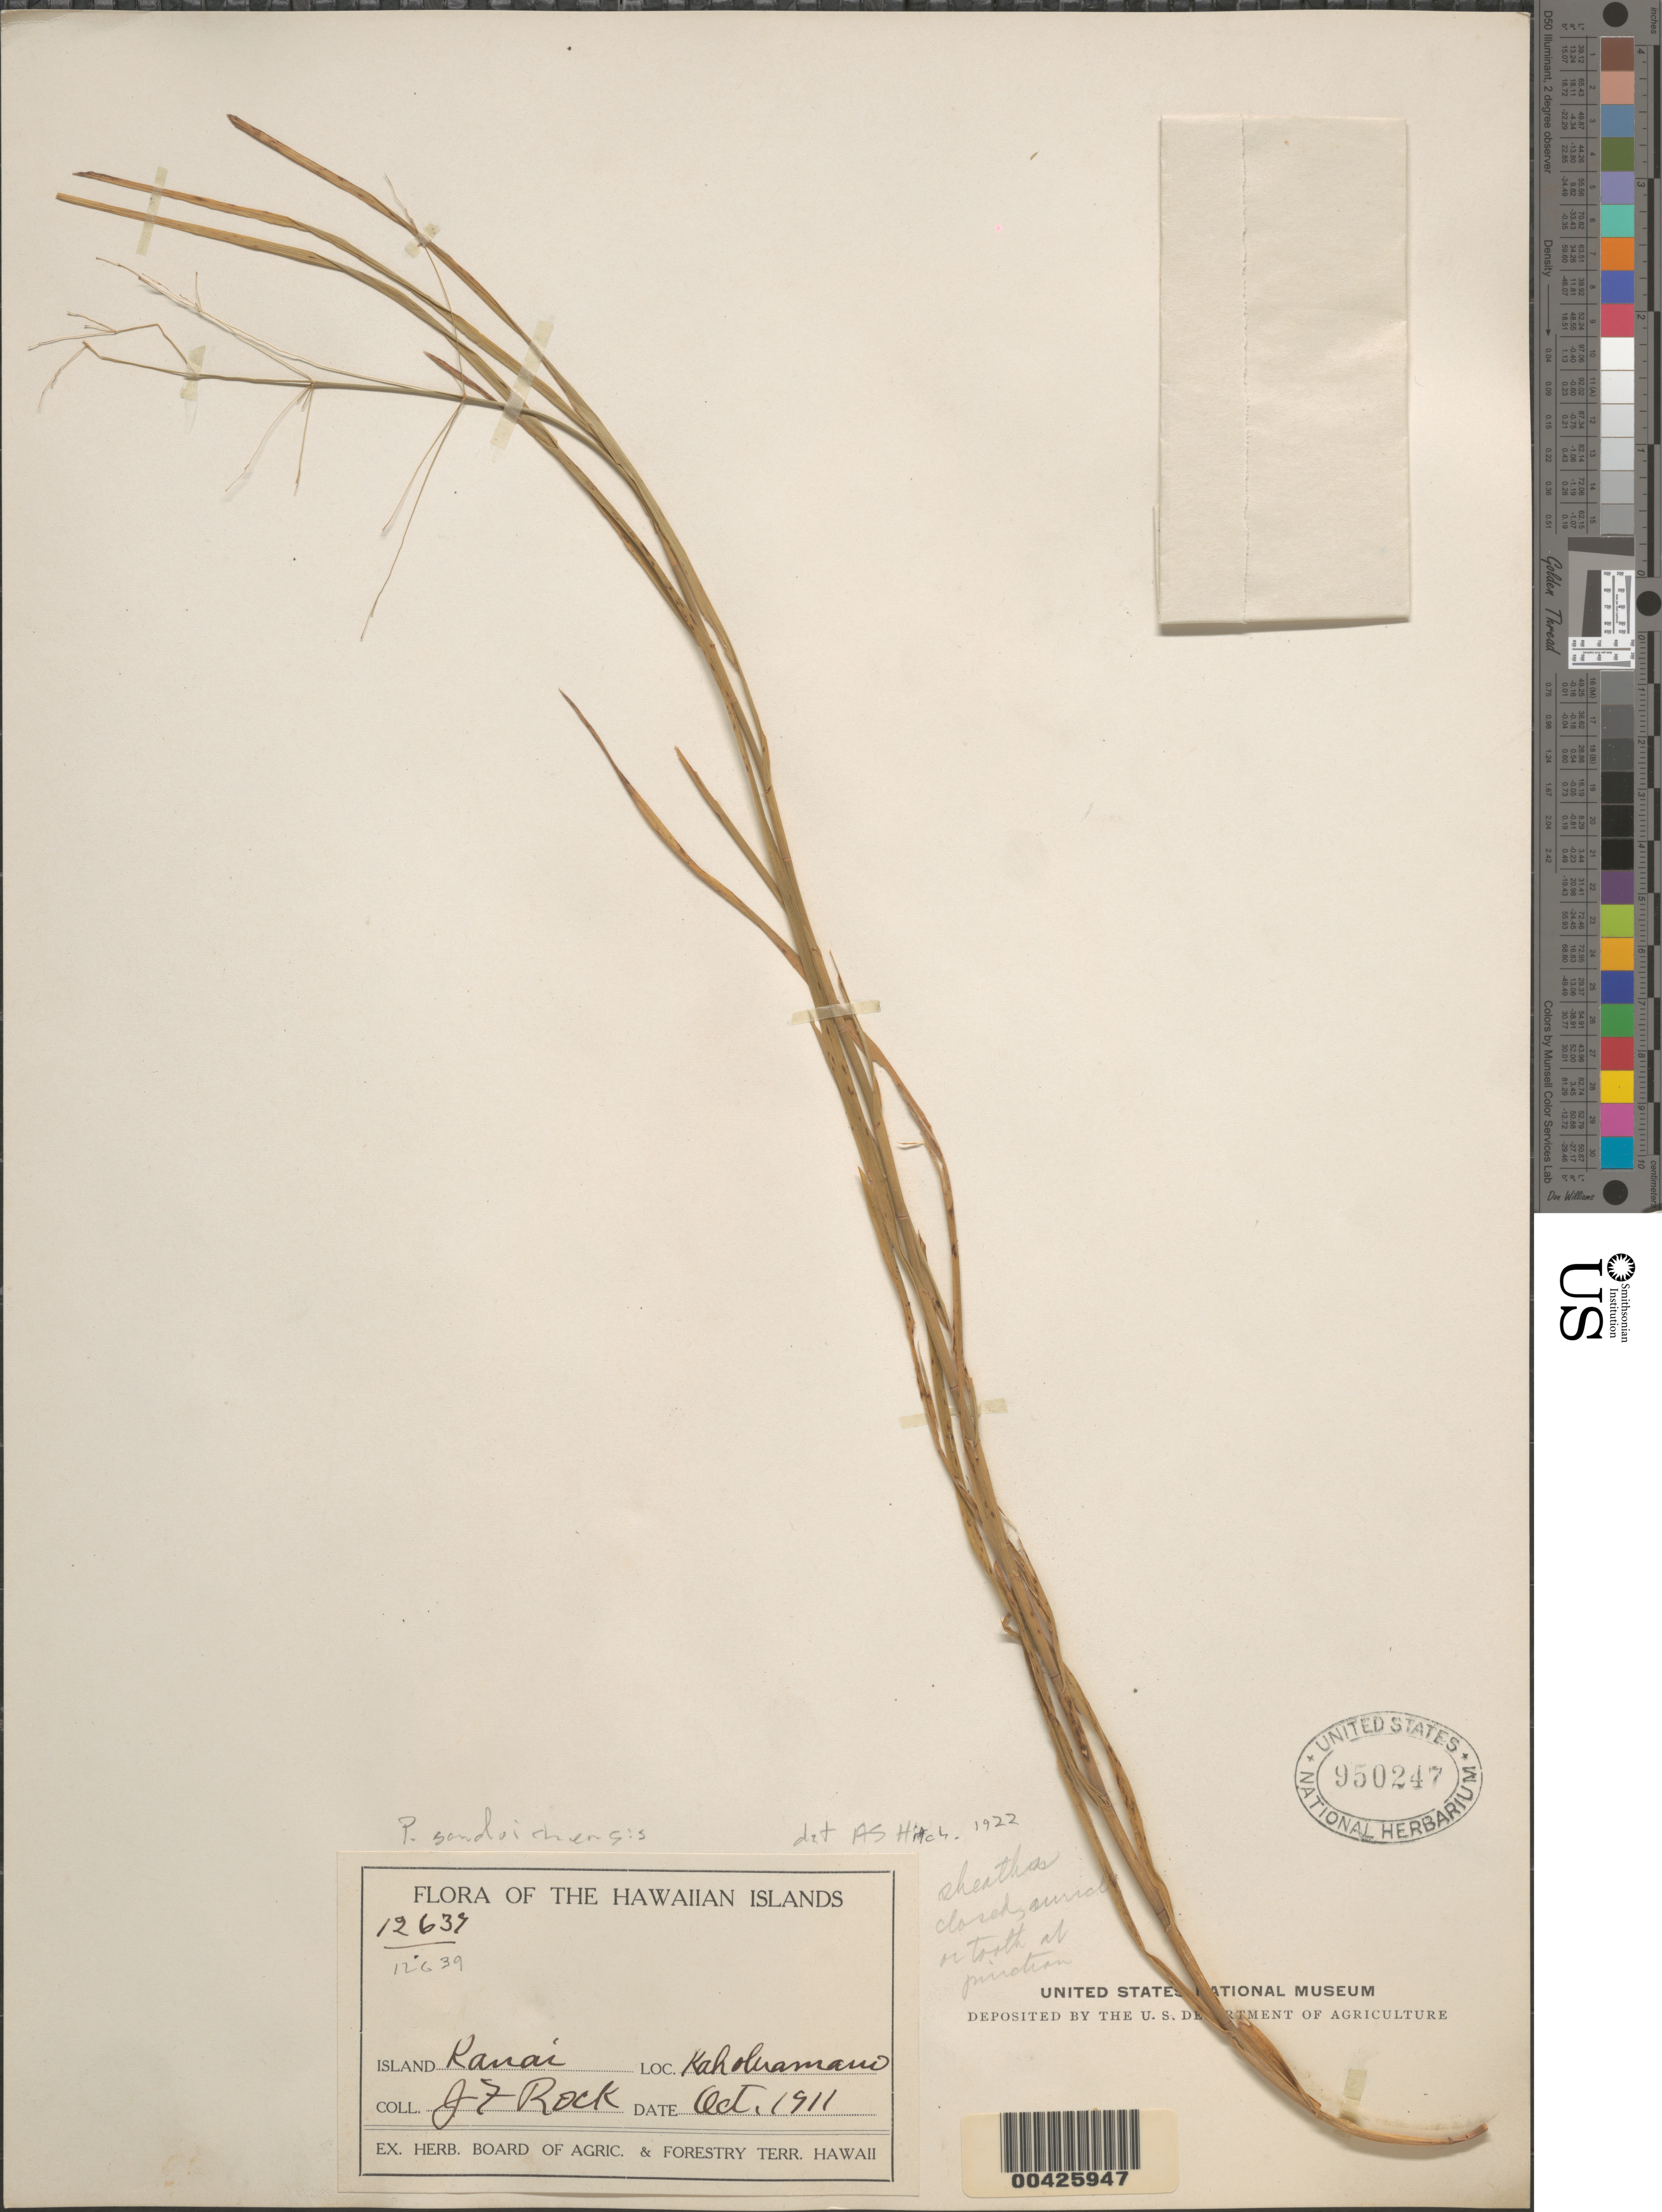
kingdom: Plantae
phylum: Tracheophyta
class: Liliopsida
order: Poales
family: Poaceae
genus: Poa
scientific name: Poa sandvicensis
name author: (Reich) Hitchc.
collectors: J. F. Rock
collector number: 12637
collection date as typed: Oct 1911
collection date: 1911-10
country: United States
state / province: Hawaii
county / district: Kauai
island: Kaua'i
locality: Kaholuamano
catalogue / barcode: US 950247